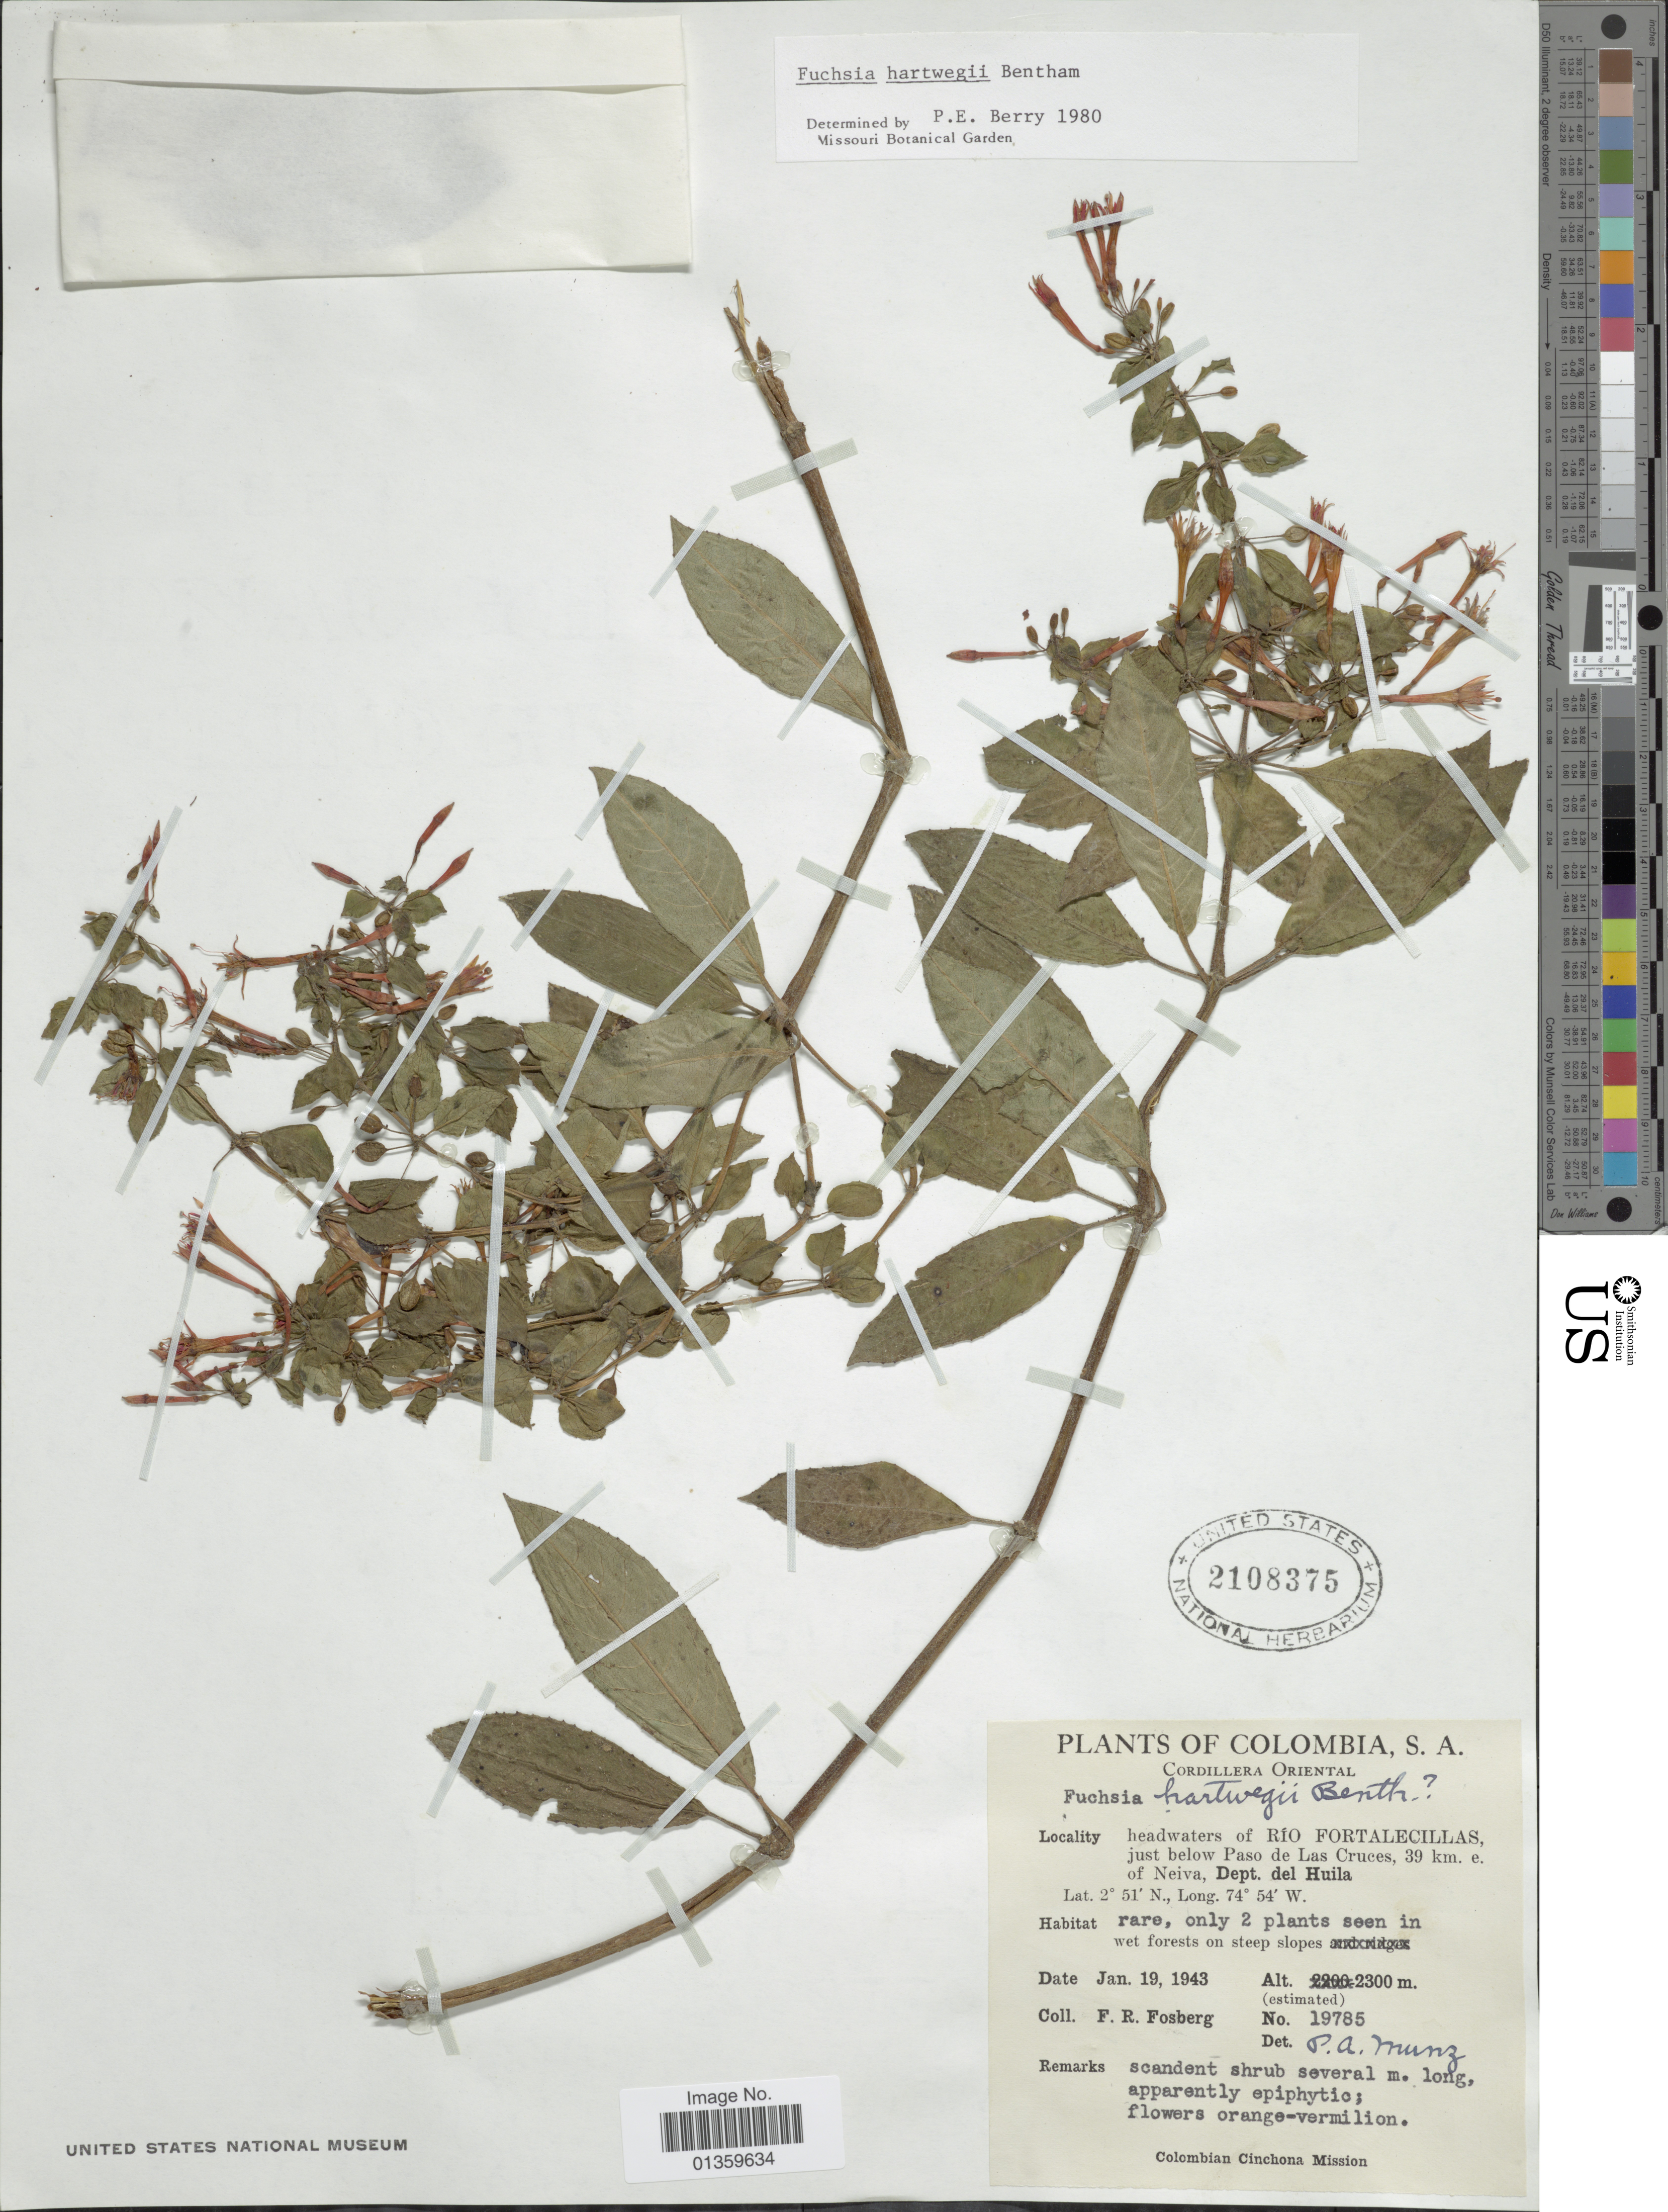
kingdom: Plantae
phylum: Tracheophyta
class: Magnoliopsida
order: Myrtales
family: Onagraceae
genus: Fuchsia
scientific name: Fuchsia hartwegii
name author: Benth.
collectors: F. R. Fosberg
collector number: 19785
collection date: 1943-01-19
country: Colombia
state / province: Huila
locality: Cordillera Oriental. Headwaters of Río Fortalecillas, just below Paso de Las Cruces, 39 km. e. of Neiva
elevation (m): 2300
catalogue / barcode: US 2108375